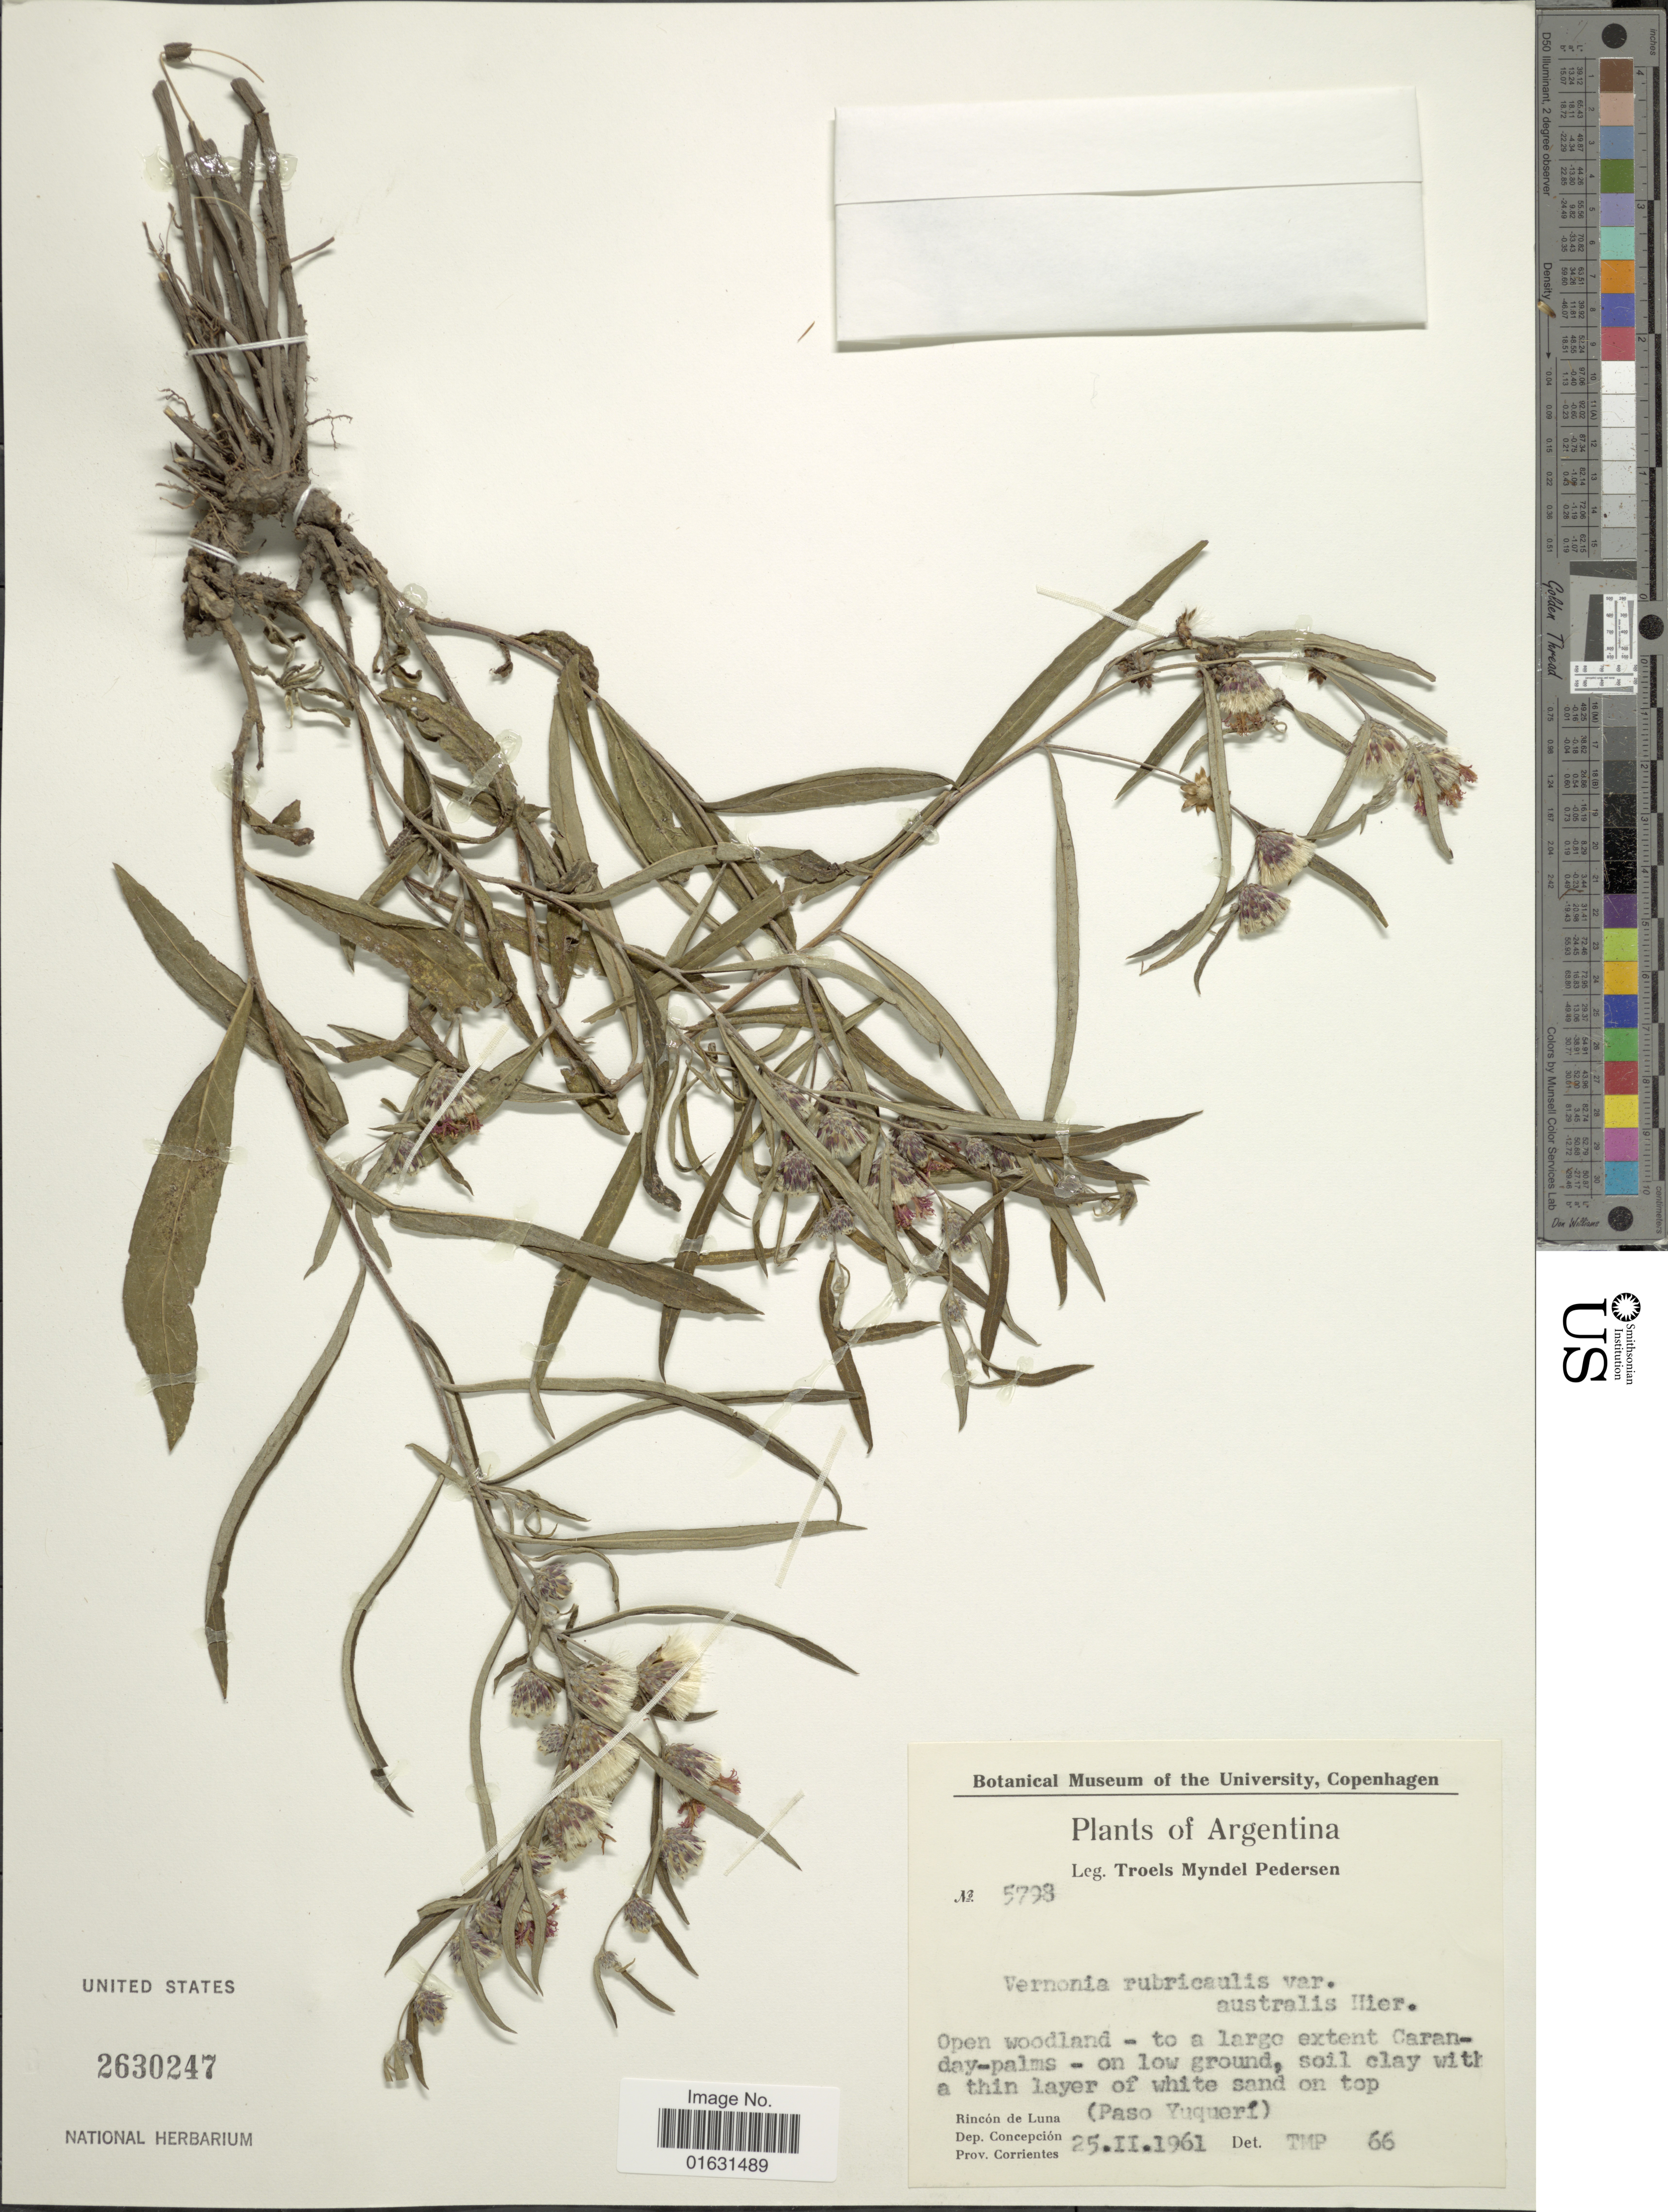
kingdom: Plantae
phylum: Tracheophyta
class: Magnoliopsida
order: Asterales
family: Asteraceae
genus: Lessingianthus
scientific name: Lessingianthus rubricaulis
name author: (Humb. & Bonpl.) H. Rob.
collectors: T. Pederson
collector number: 5798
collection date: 1961-02-25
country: Argentina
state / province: Corrientes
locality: Rincon de Luna (Paso Yuqueri), Dept. Concepcion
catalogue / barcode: US 2630247